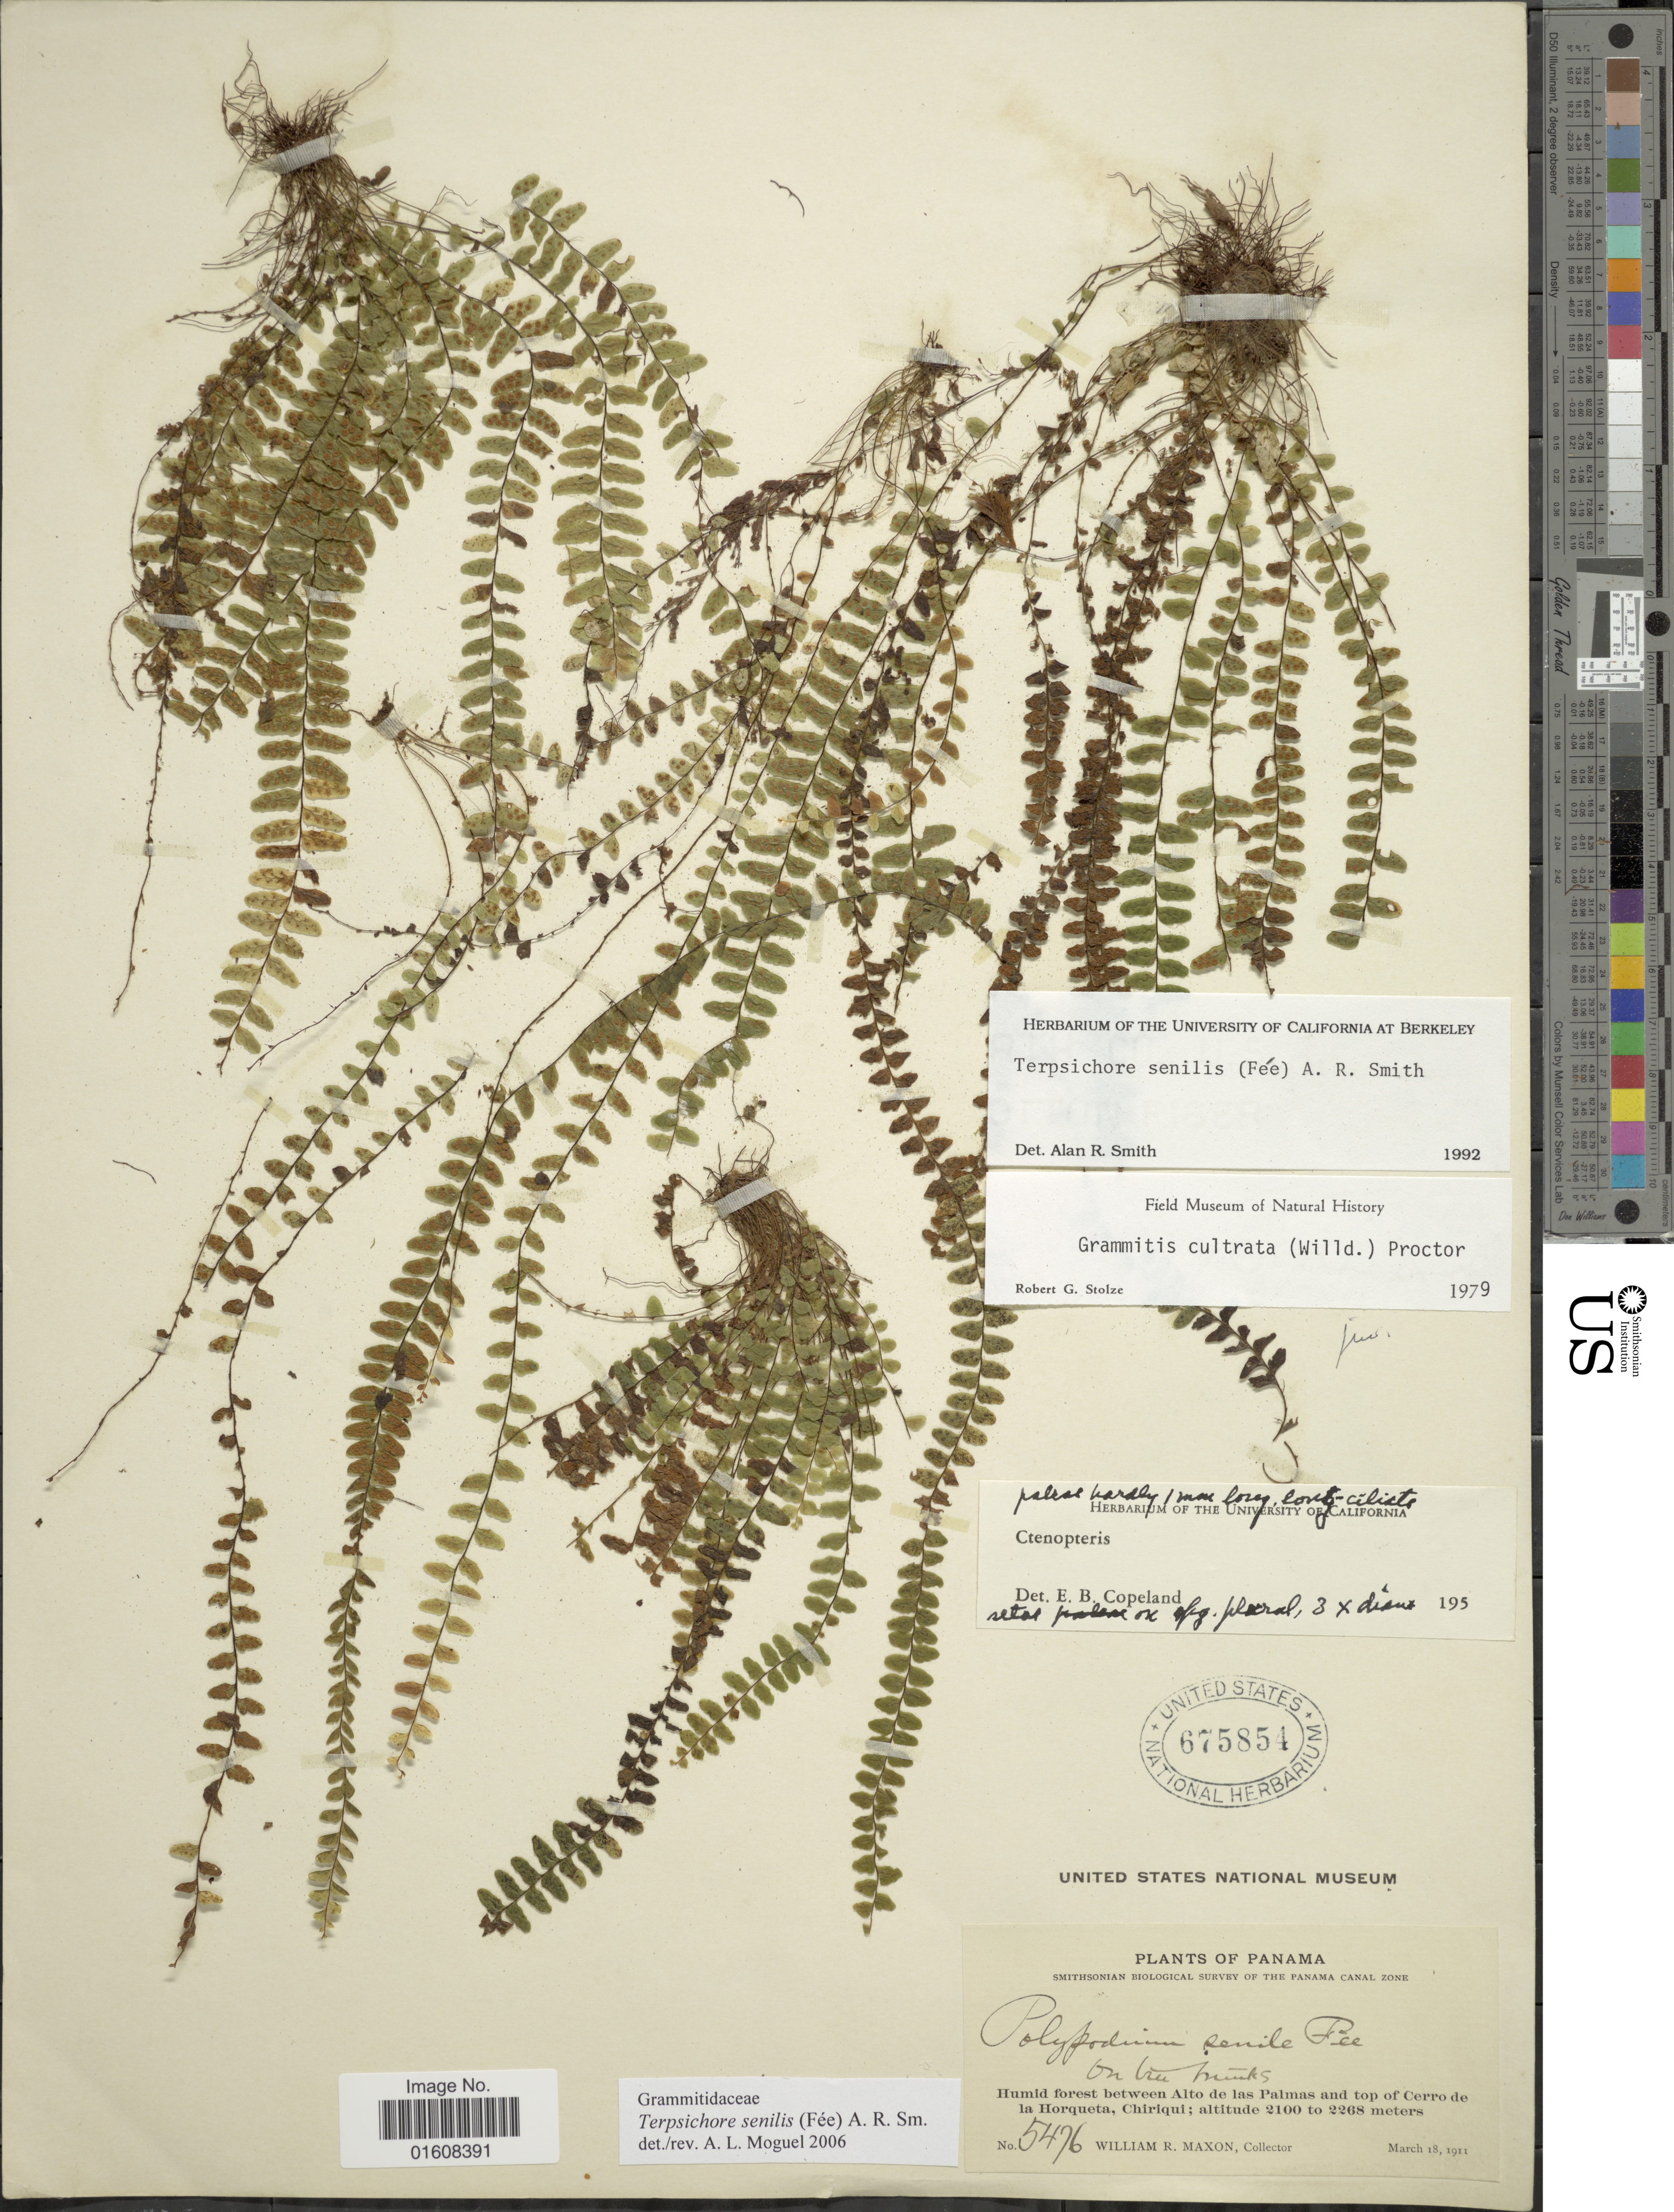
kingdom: Plantae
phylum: Tracheophyta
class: Polypodiopsida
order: Polypodiales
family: Polypodiaceae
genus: Alansmia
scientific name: Alansmia senilis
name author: (Fée) Moguel & M. Kessler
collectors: W. R. Maxon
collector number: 5476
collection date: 1911-03-18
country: Panama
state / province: Chiriqui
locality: Panama Canal Zone. Humid forest between Alto de las Palmas and top of Cerro de la Horqueta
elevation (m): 2100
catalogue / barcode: US 675854